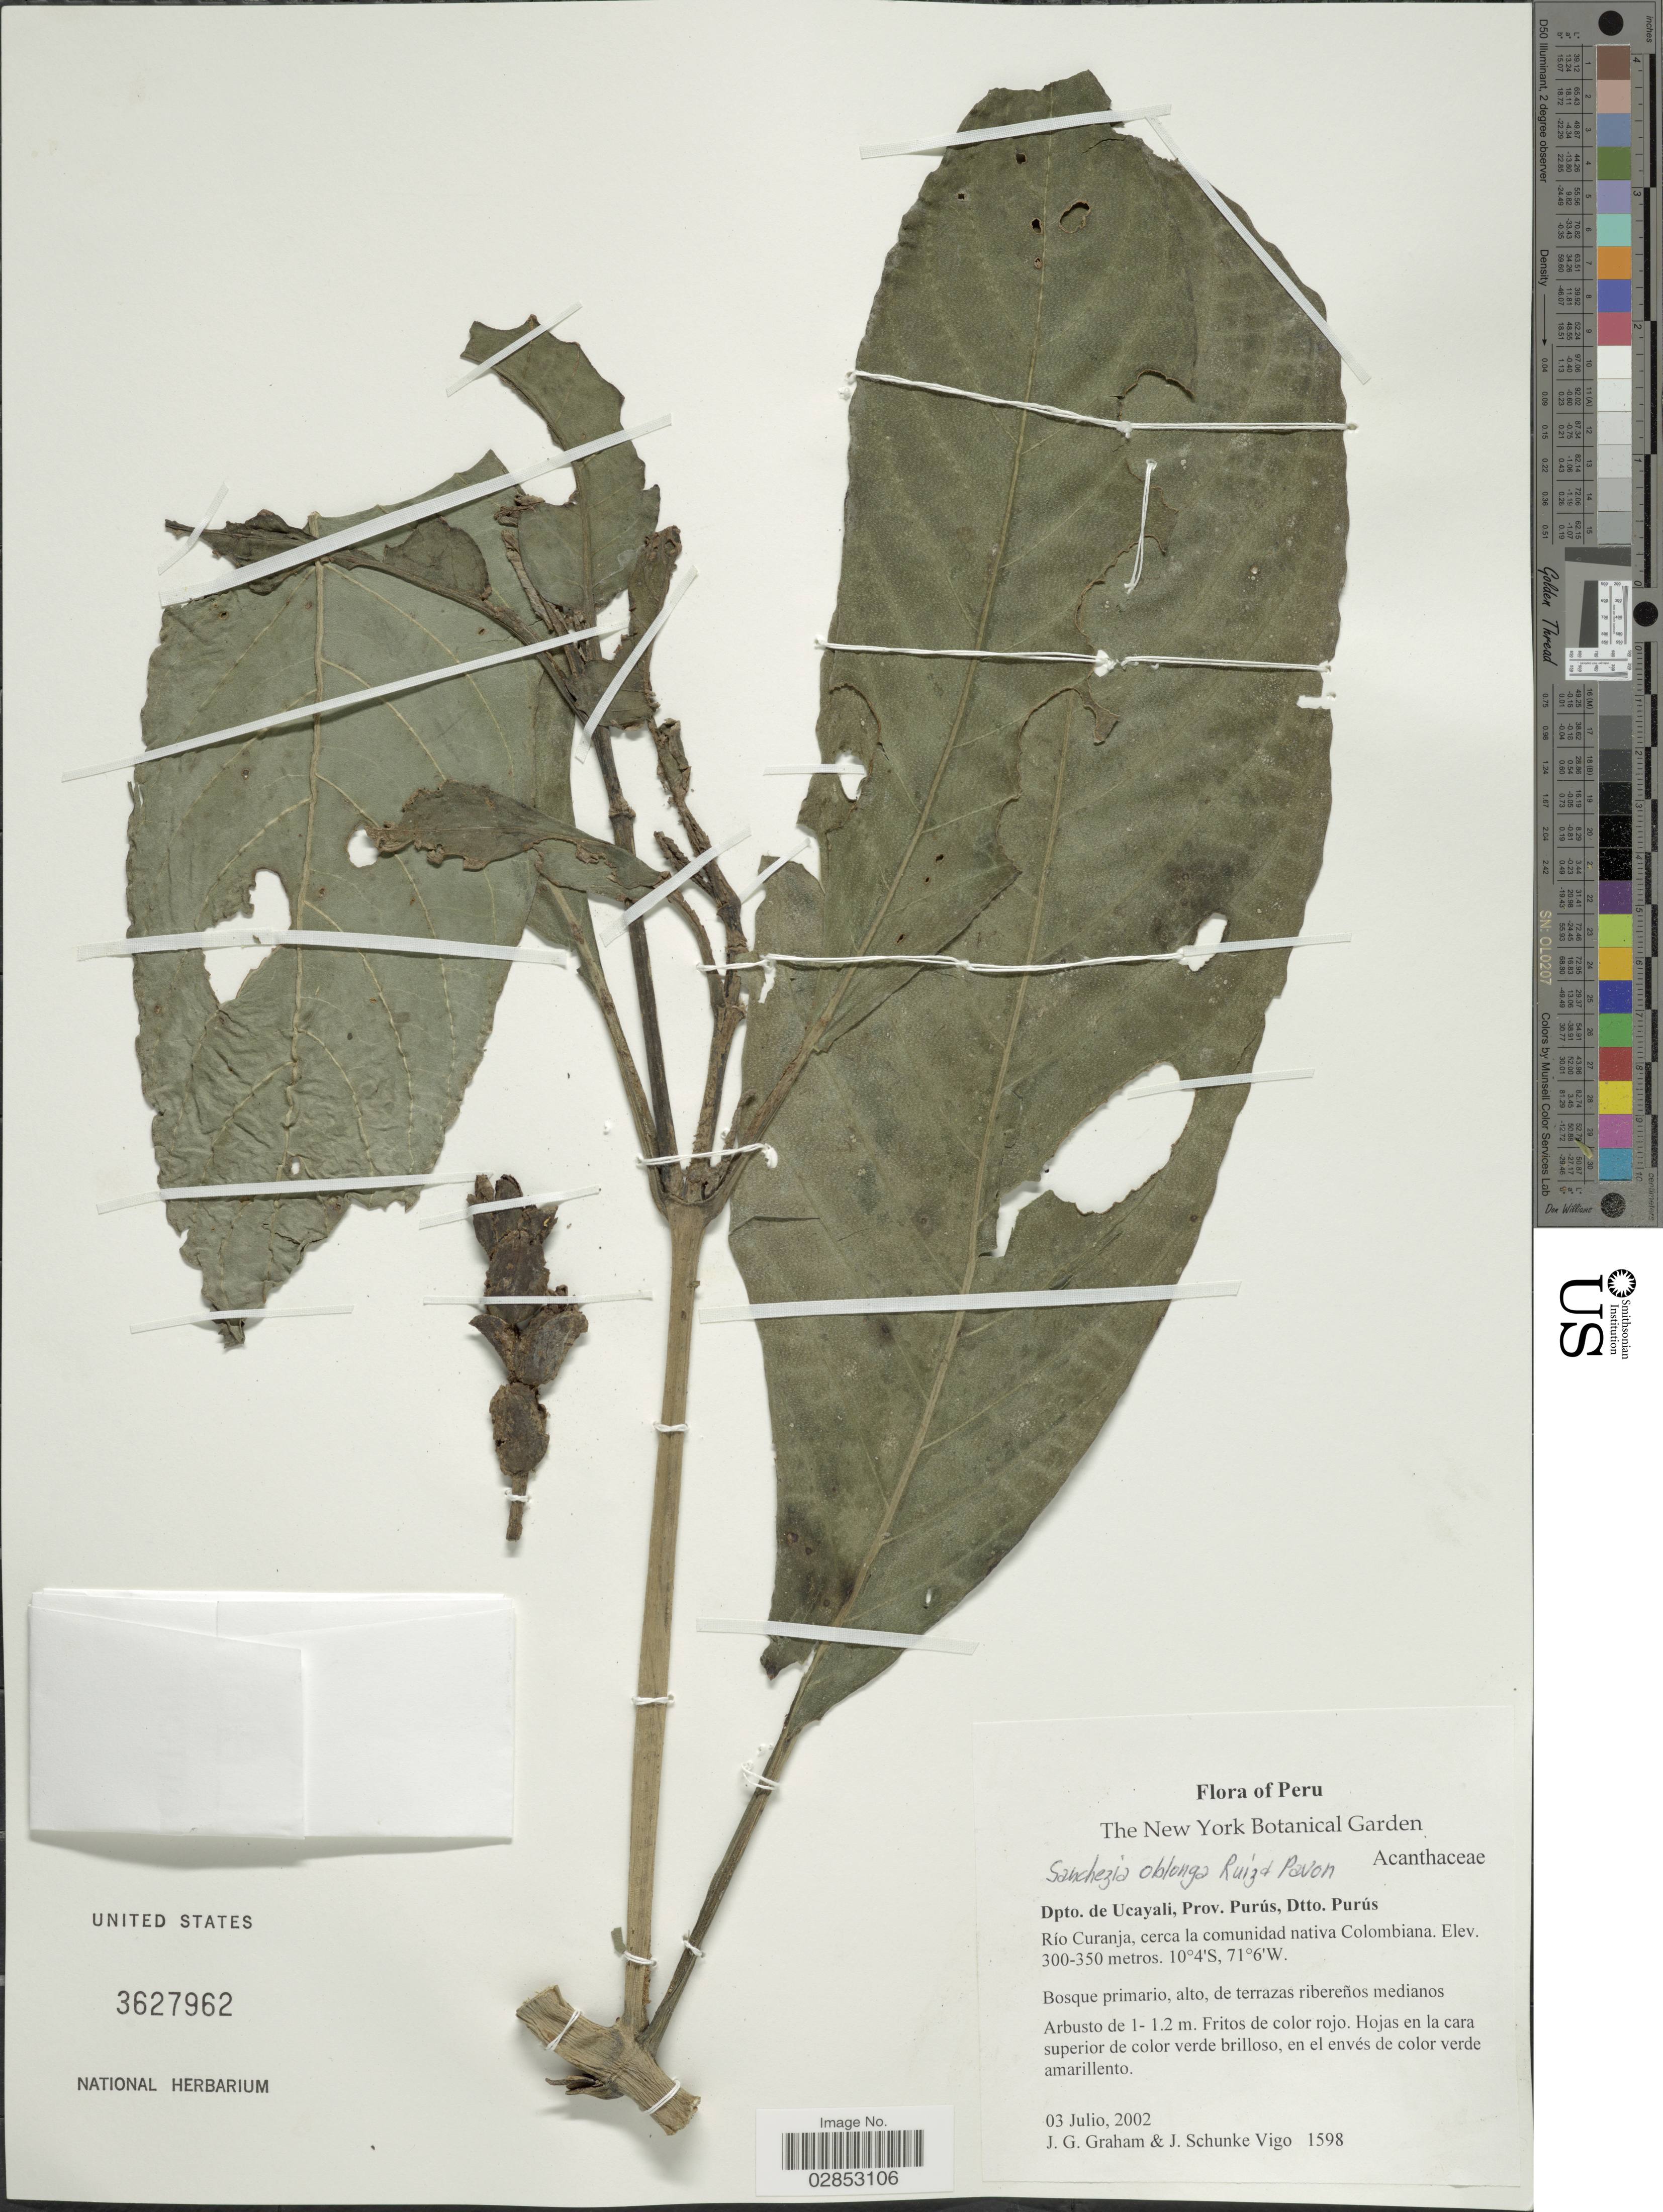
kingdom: Plantae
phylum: Tracheophyta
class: Magnoliopsida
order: Lamiales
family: Acanthaceae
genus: Sanchezia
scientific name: Sanchezia rubriflora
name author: Leonard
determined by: Azevedo, Igor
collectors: J. Graham & J. Schunke Vigo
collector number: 1598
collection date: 2002-07-03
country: Peru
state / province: Ucayali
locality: Dpto. Ucayali, Prov. Purús, Dtto.Purús, Rio Curanja, cerca la comunidad nativa Colombiana.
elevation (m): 300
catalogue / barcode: US 3627962